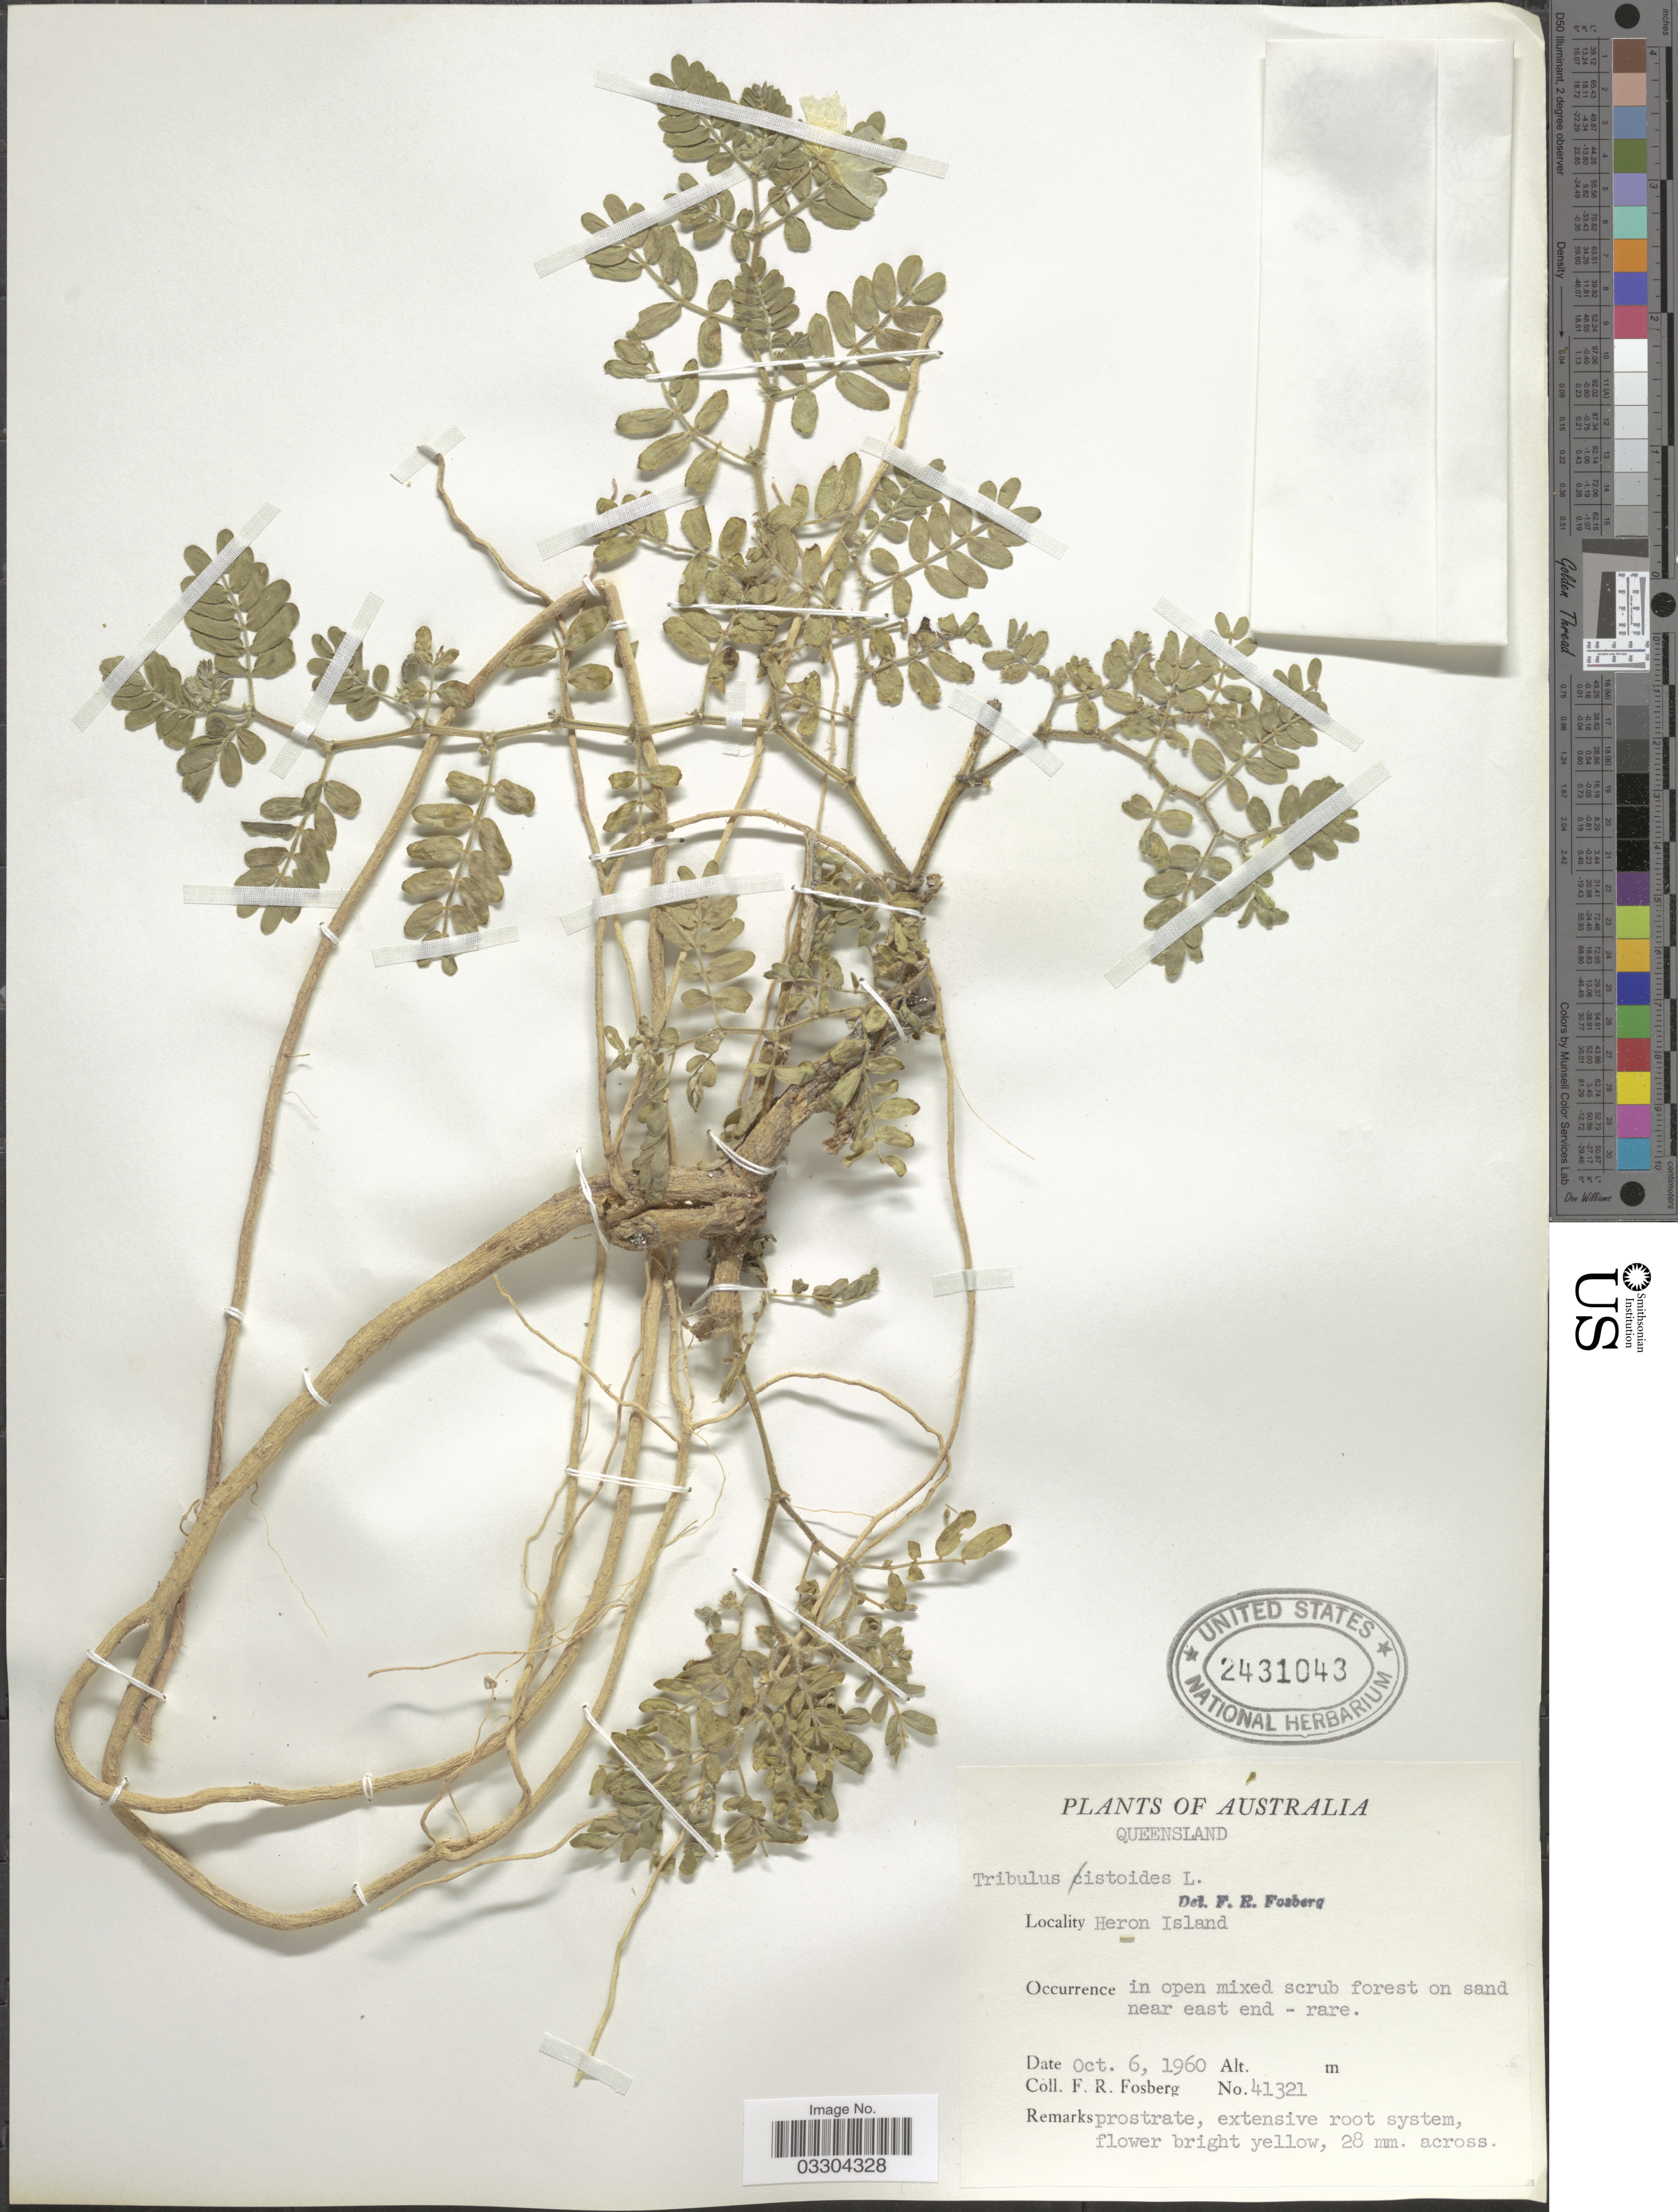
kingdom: Plantae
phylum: Tracheophyta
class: Magnoliopsida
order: Zygophyllales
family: Zygophyllaceae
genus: Tribulus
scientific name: Tribulus cistoides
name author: L.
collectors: F. R. Fosberg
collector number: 41321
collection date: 1960-10-06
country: Australia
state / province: Queensland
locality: Heron Island. Near east end.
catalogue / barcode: US 2431043